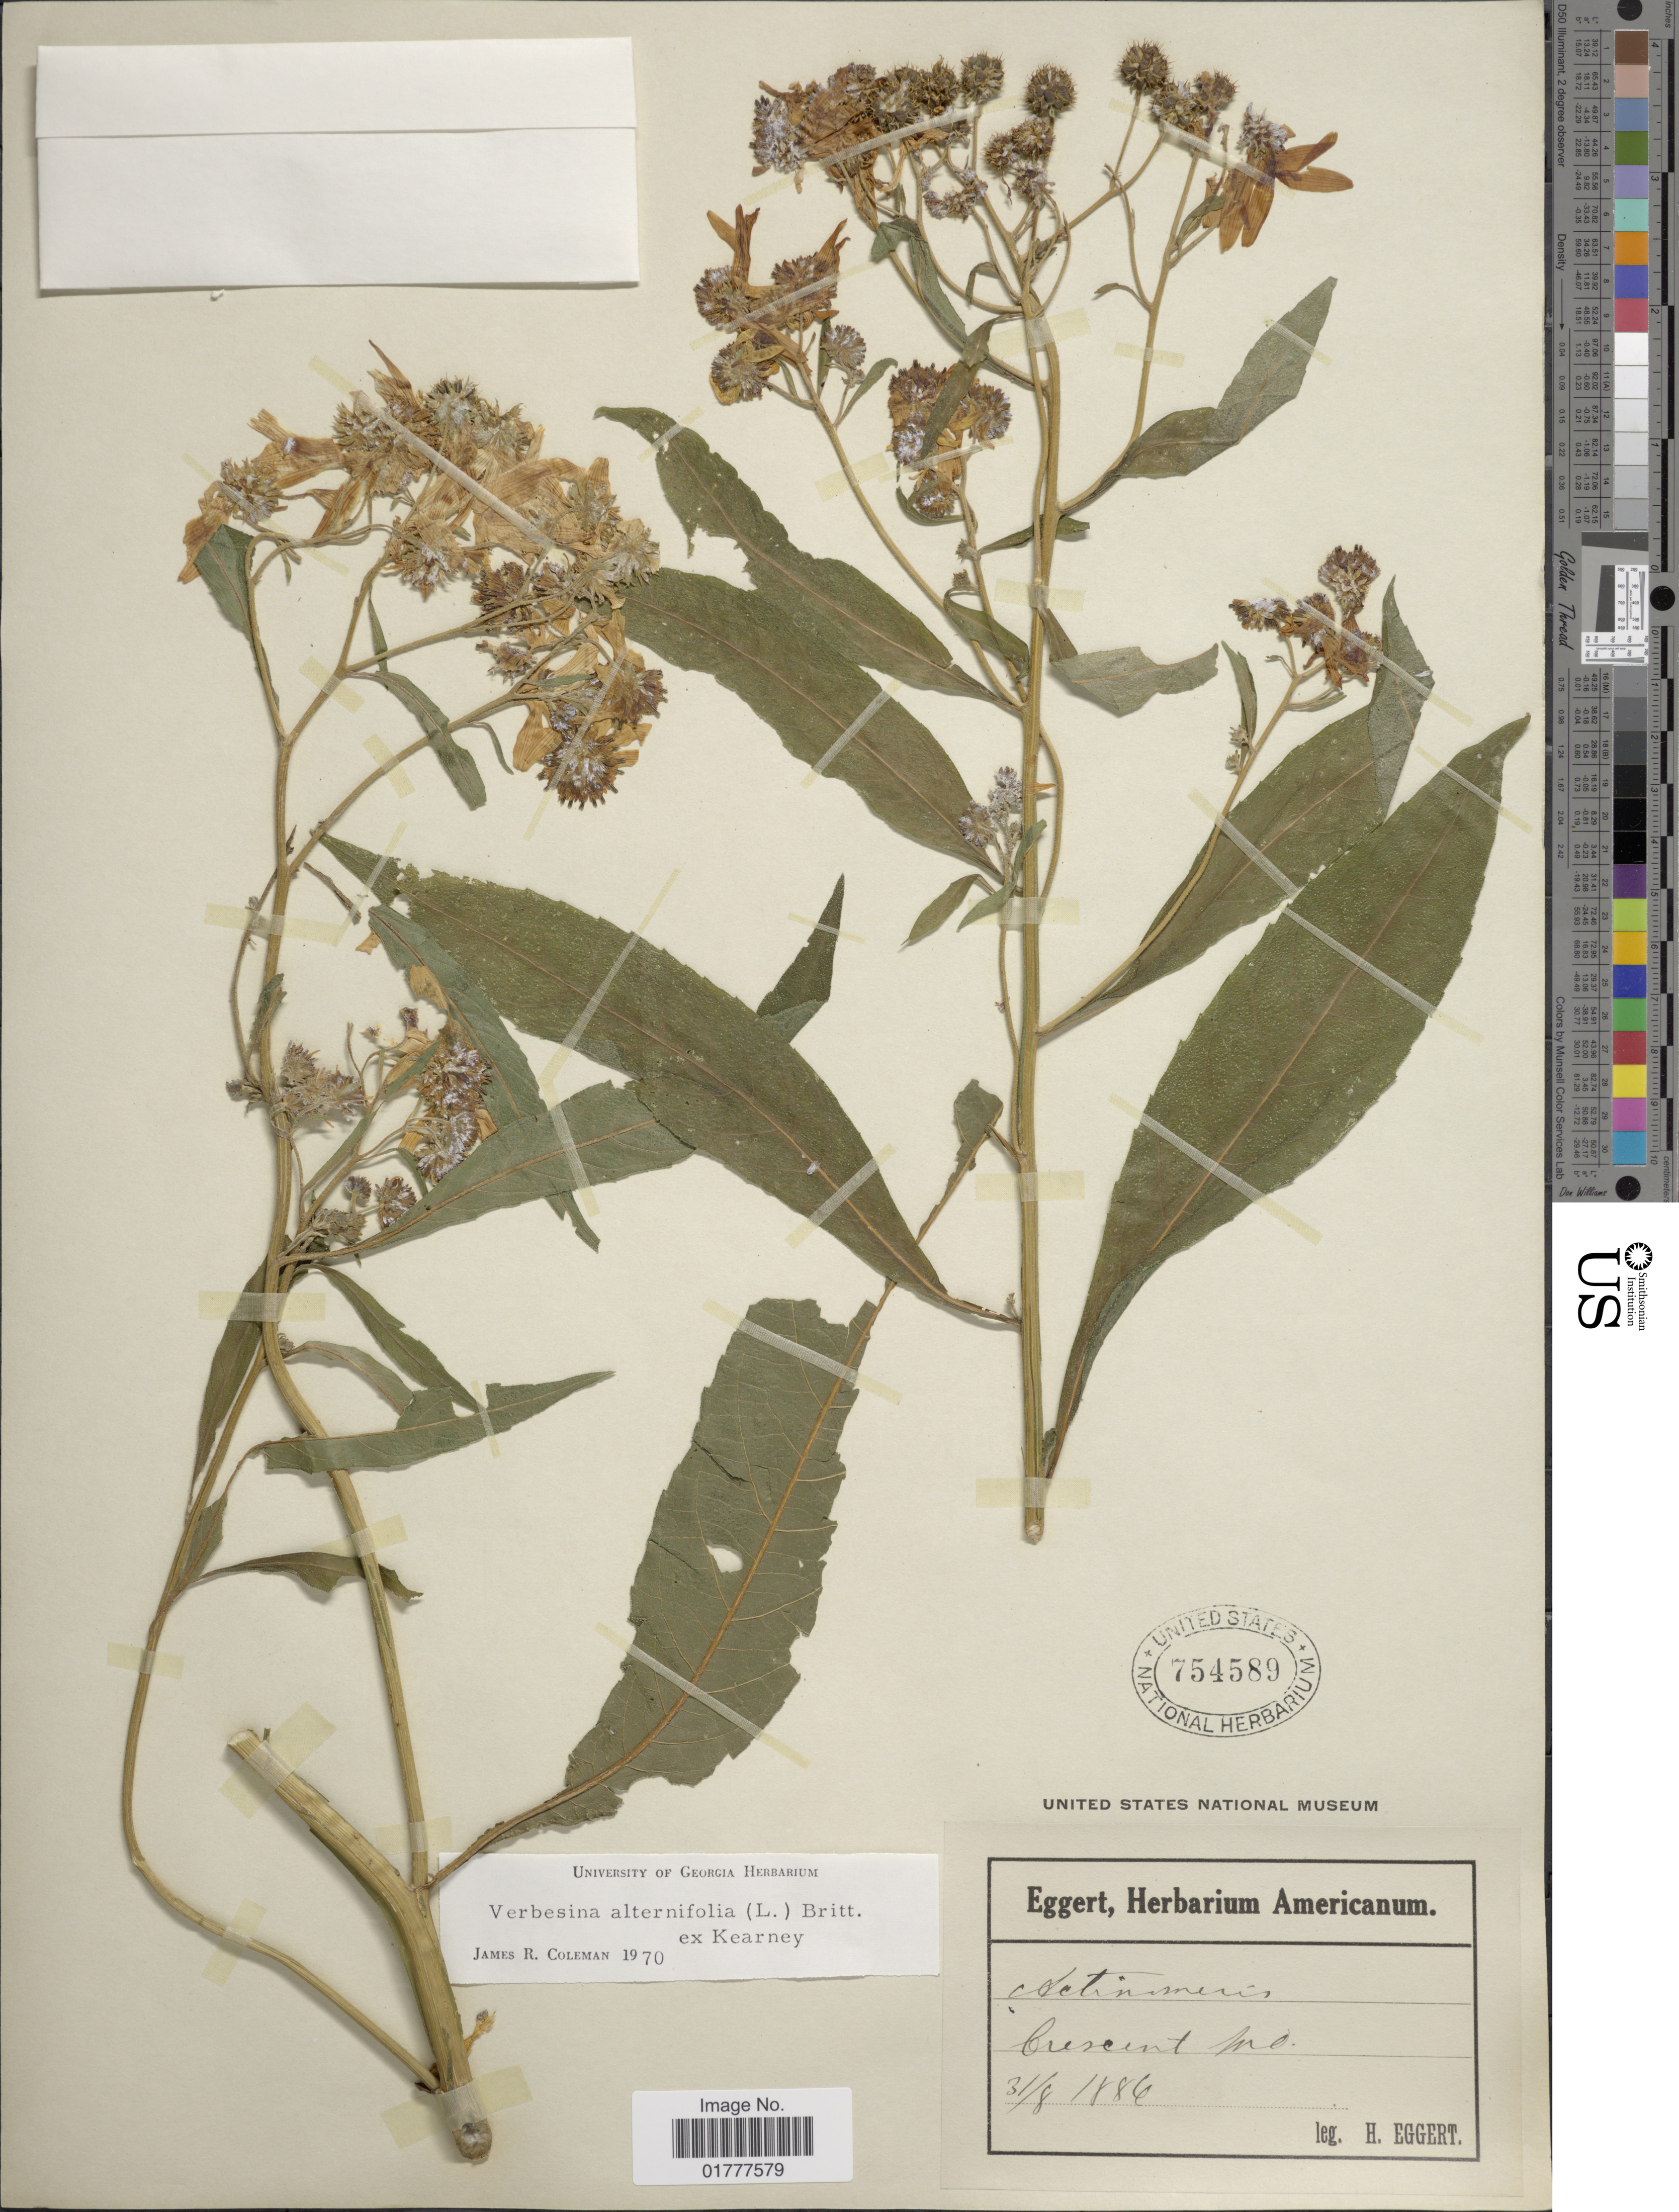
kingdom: Plantae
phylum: Tracheophyta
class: Magnoliopsida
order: Asterales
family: Asteraceae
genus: Actinomeris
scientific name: Actinomeris alternifolia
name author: (L.) DC.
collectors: H. Eggert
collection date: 1886-08-31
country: United States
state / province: Missouri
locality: Crescent, Mo.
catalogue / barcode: US 754589